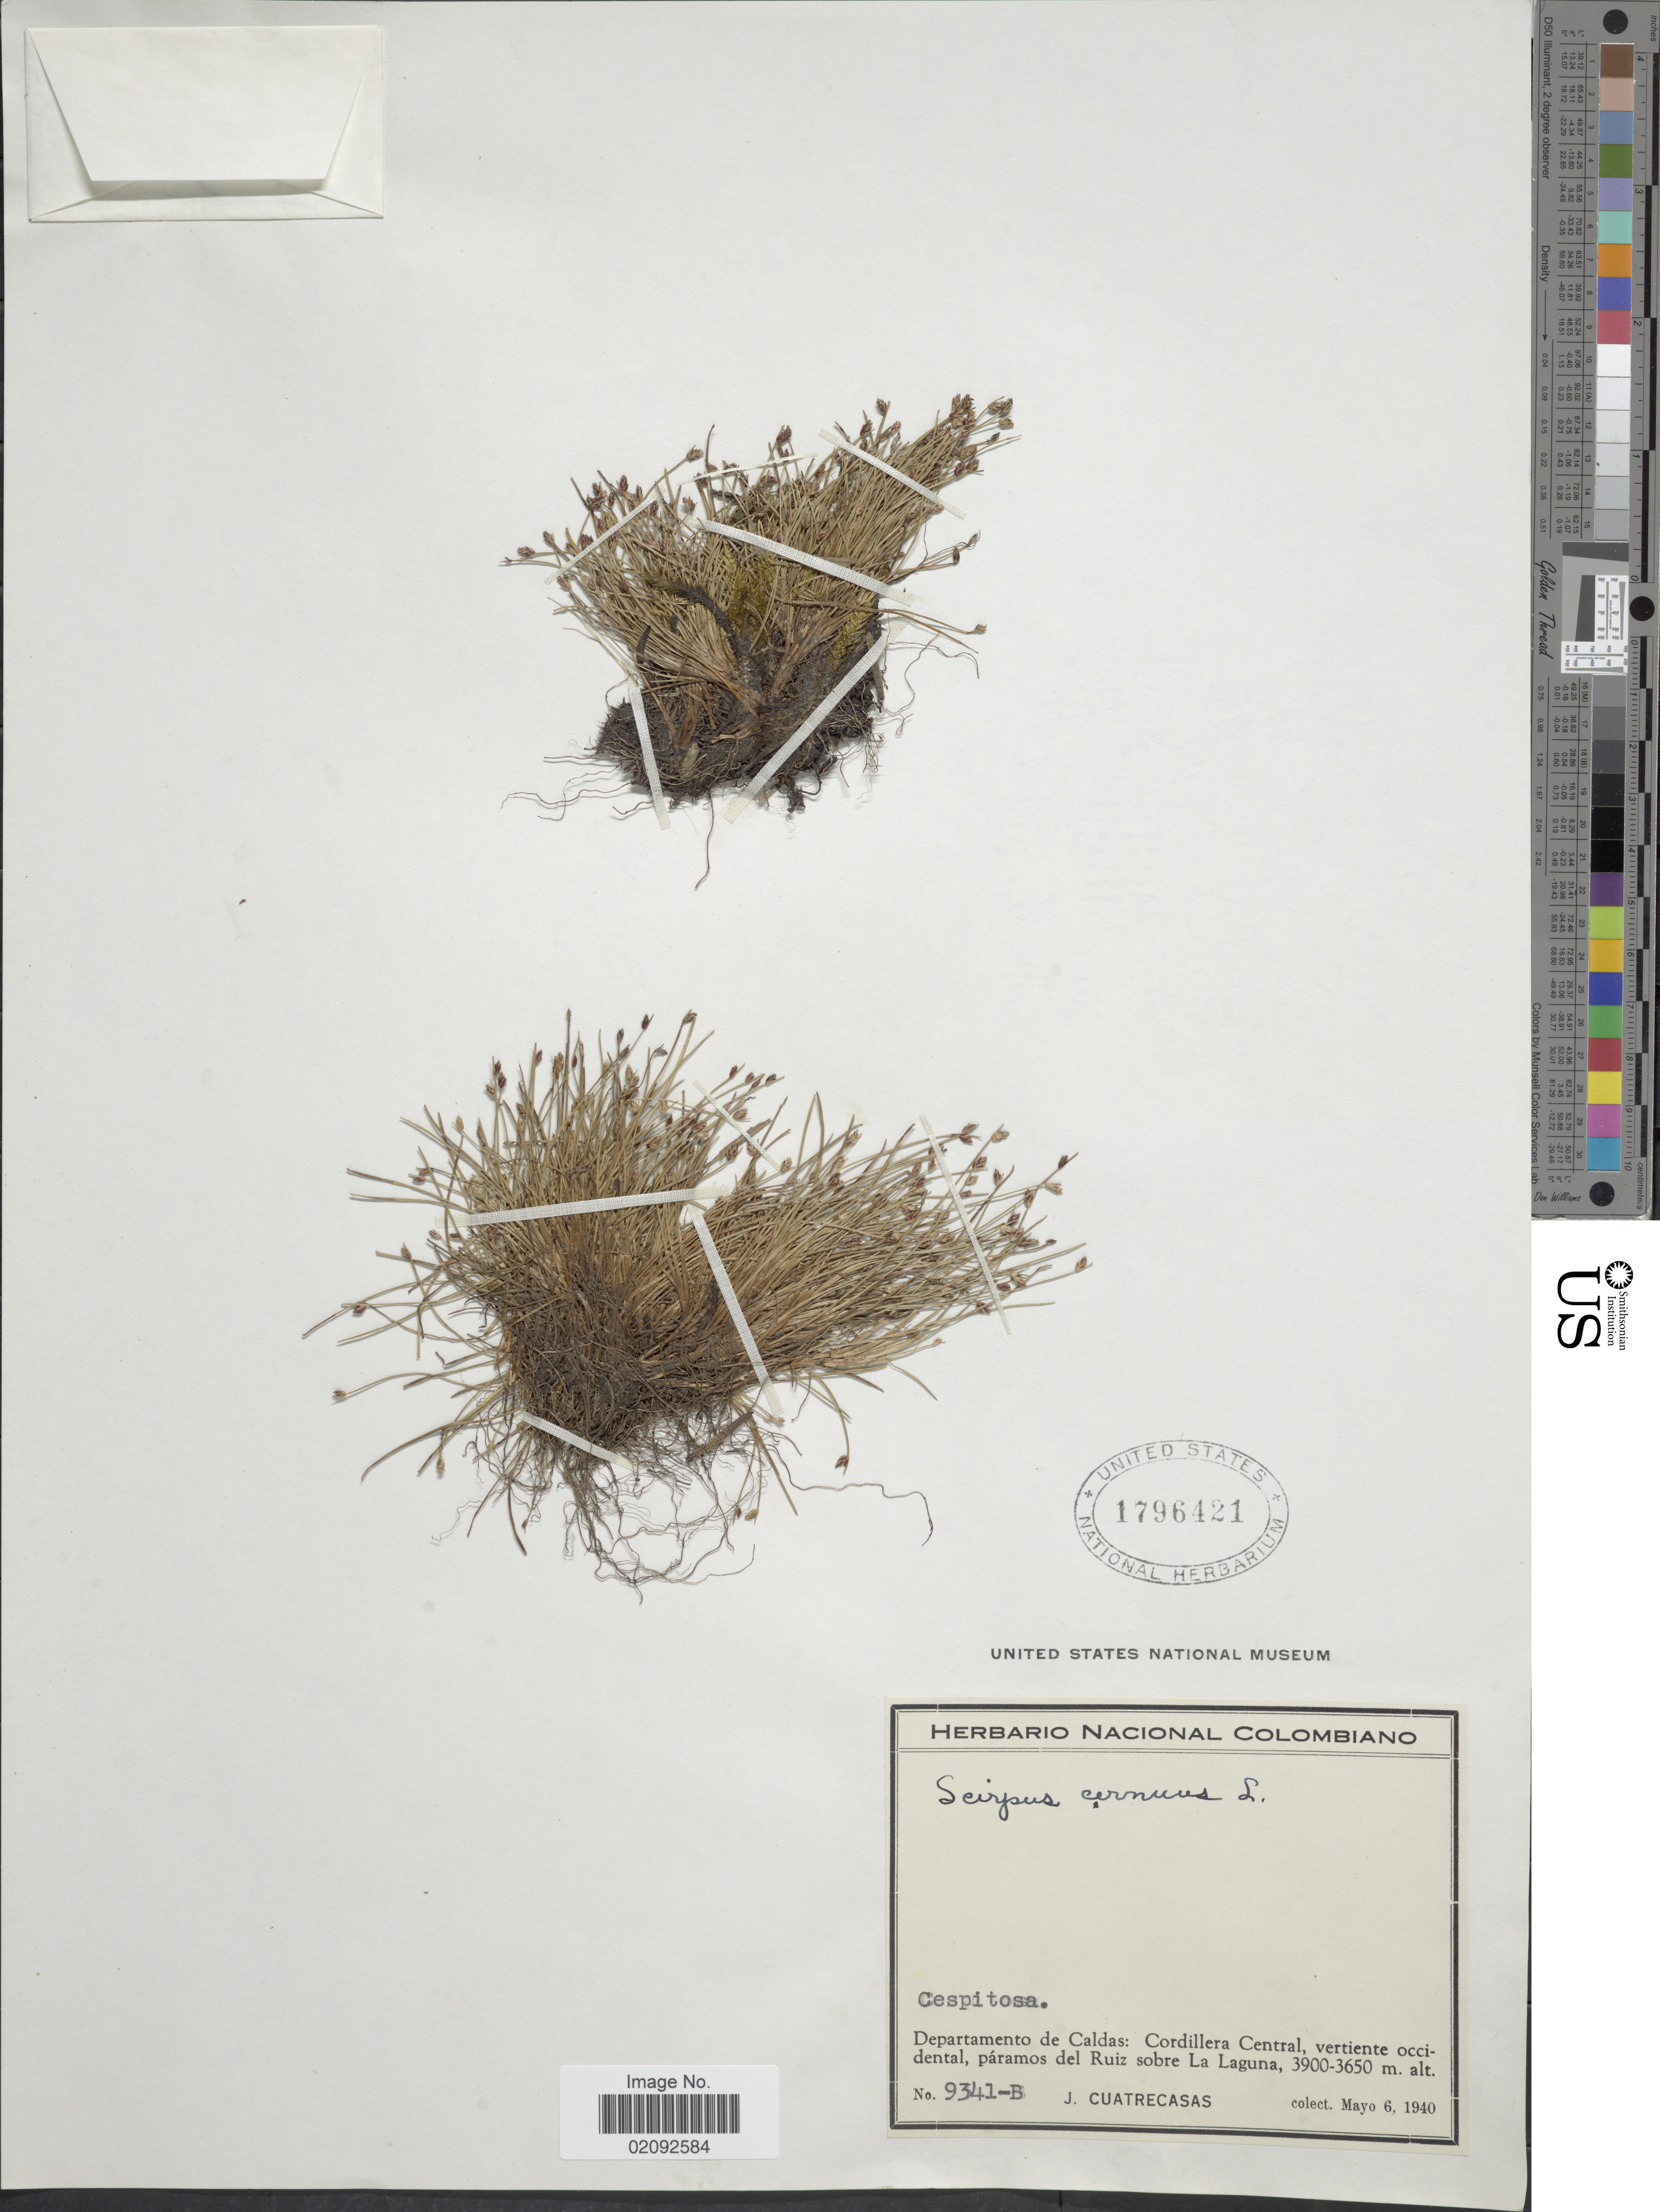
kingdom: Plantae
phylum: Tracheophyta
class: Liliopsida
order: Poales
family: Cyperaceae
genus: Isolepis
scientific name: Isolepis cernua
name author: (Vahl) Roem. & Schult.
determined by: Strong, Mark T., (BOT), Smithsonian Institution - National Museum of Natural History (UNITED STATES)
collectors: J. Cuatrecasas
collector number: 9341-B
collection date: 1940-05-06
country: Colombia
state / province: Caldas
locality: Cordillera Central, vertiente occidental, paramos del Ruiz sobre La Laguna.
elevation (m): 3650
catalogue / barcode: US 1796421